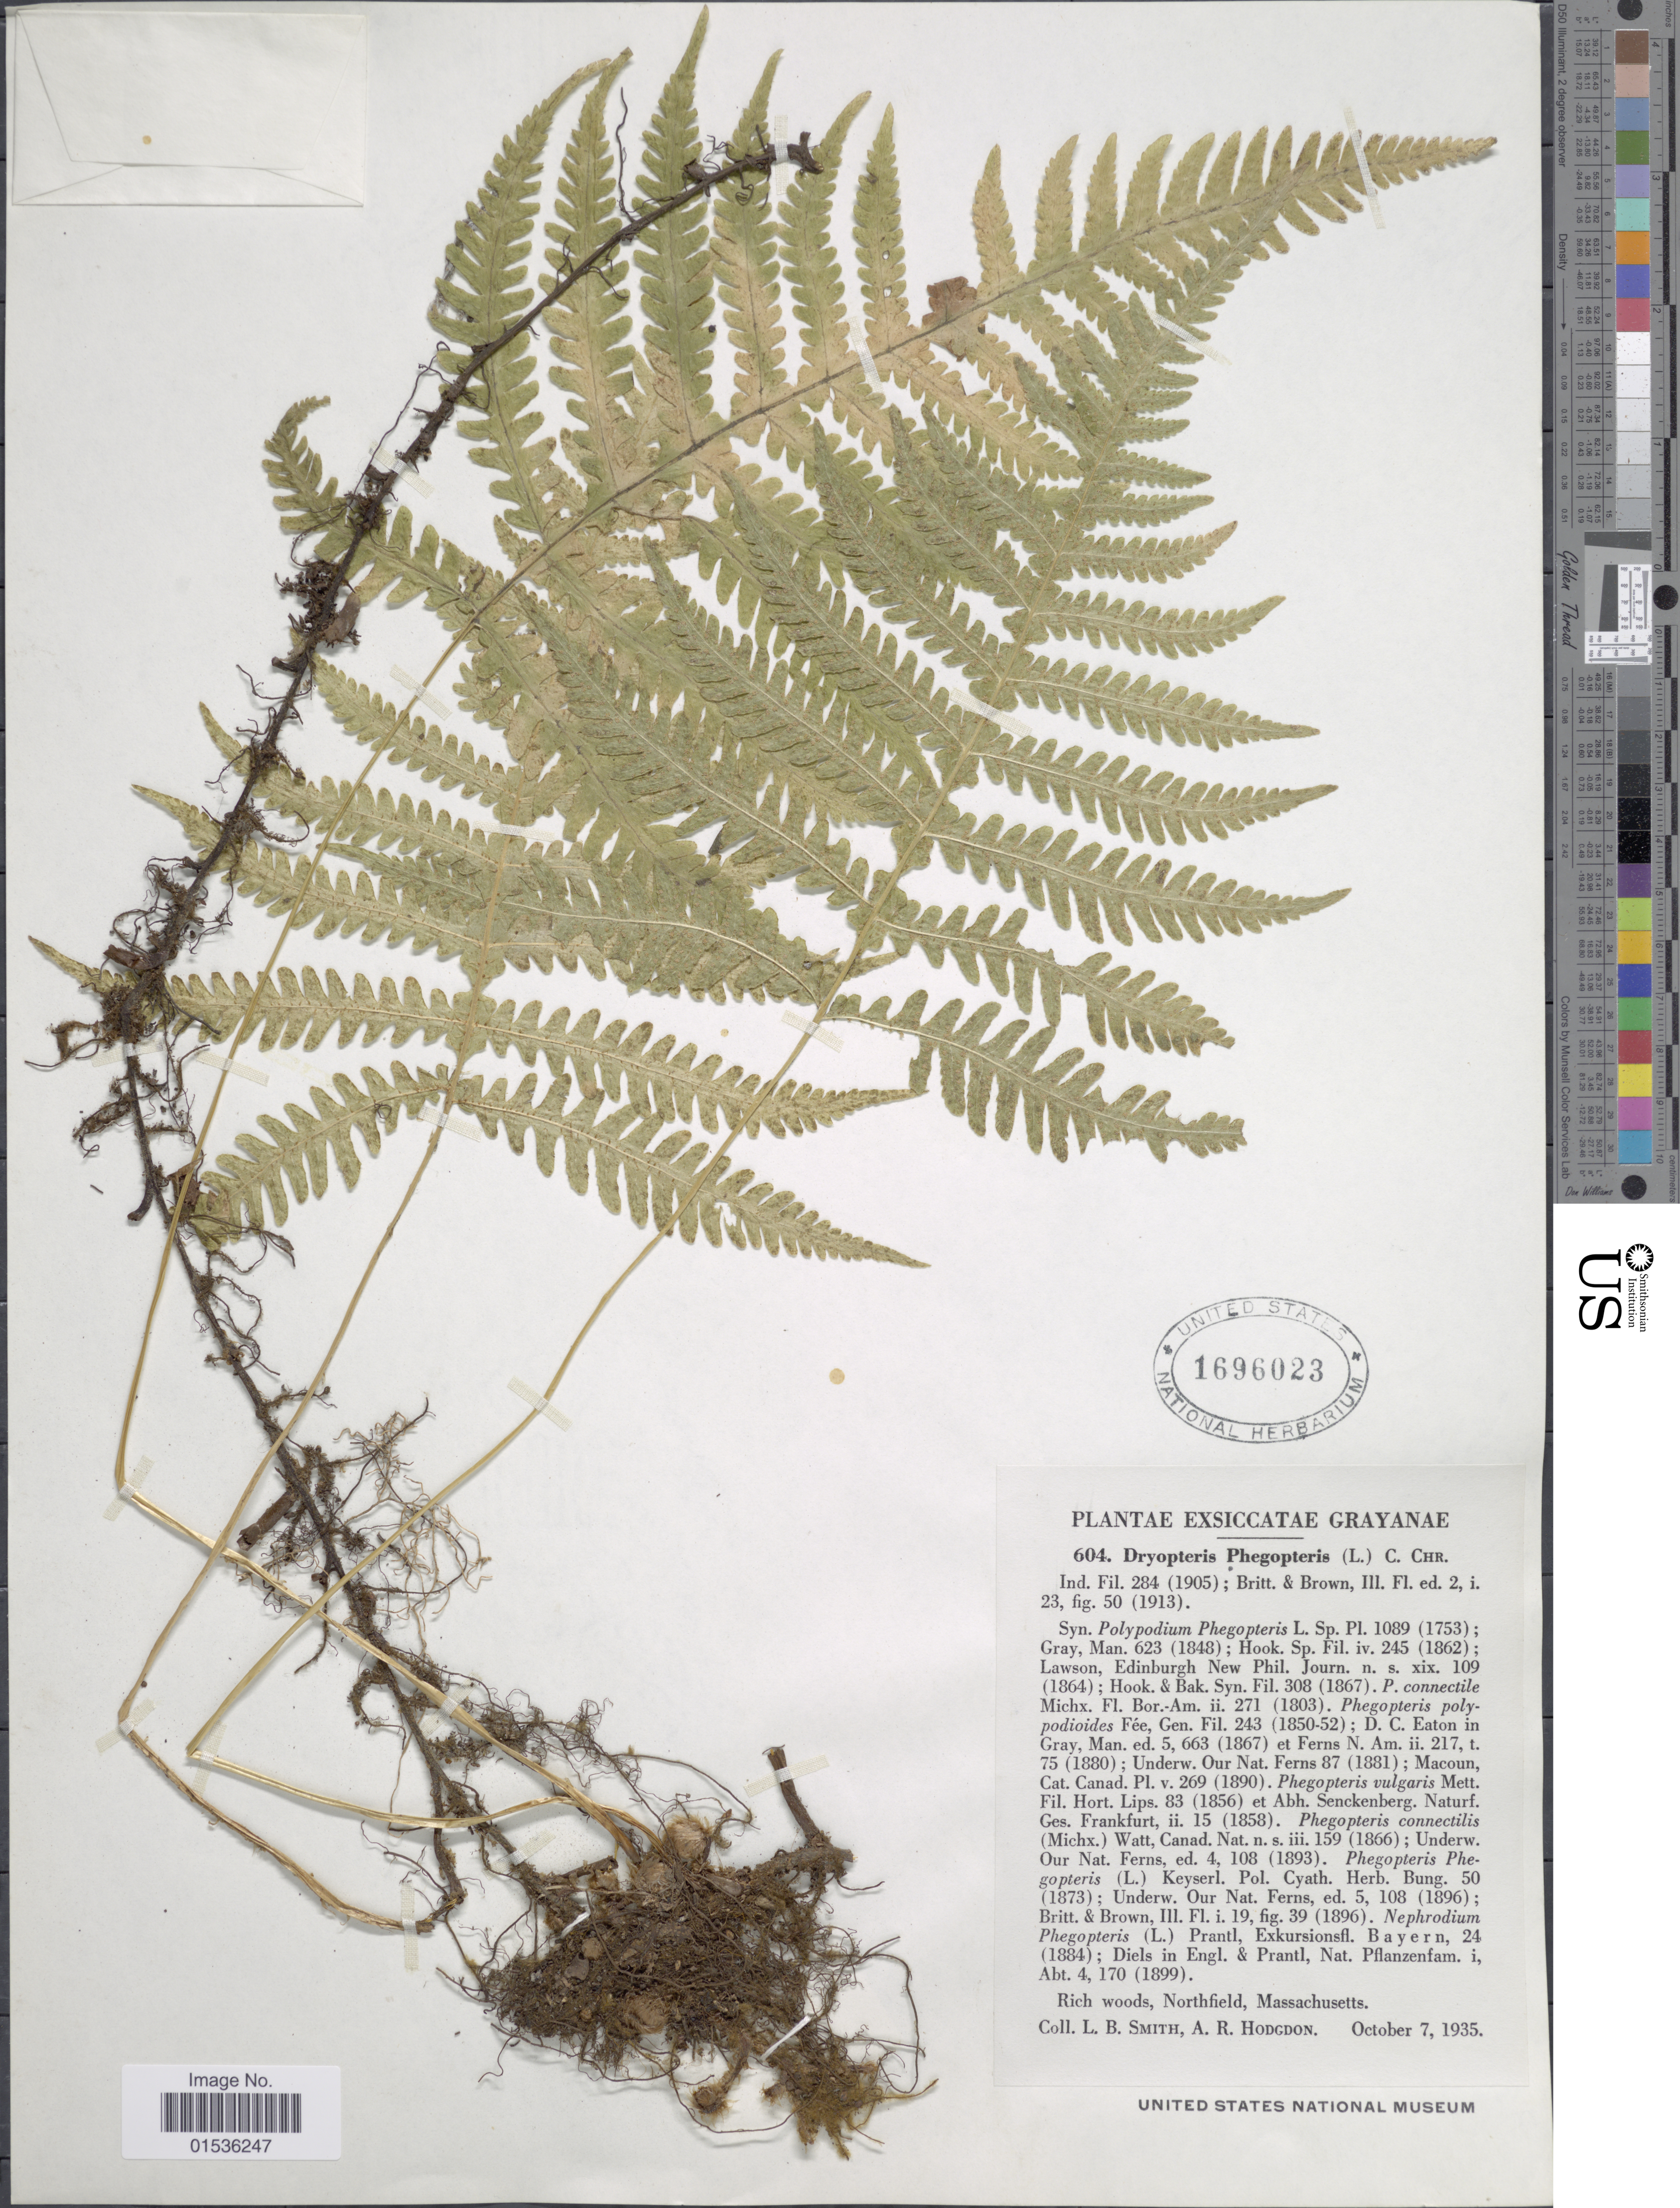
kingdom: Plantae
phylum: Tracheophyta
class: Polypodiopsida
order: Polypodiales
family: Thelypteridaceae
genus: Phegopteris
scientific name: Phegopteris connectilis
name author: (Michx.) Watt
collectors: L. Smith & A. R. Hodgdon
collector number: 604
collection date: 1935-10-07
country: United States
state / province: Massachusetts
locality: Rich woods, Northfield, Massachusetts.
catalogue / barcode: US 1696023